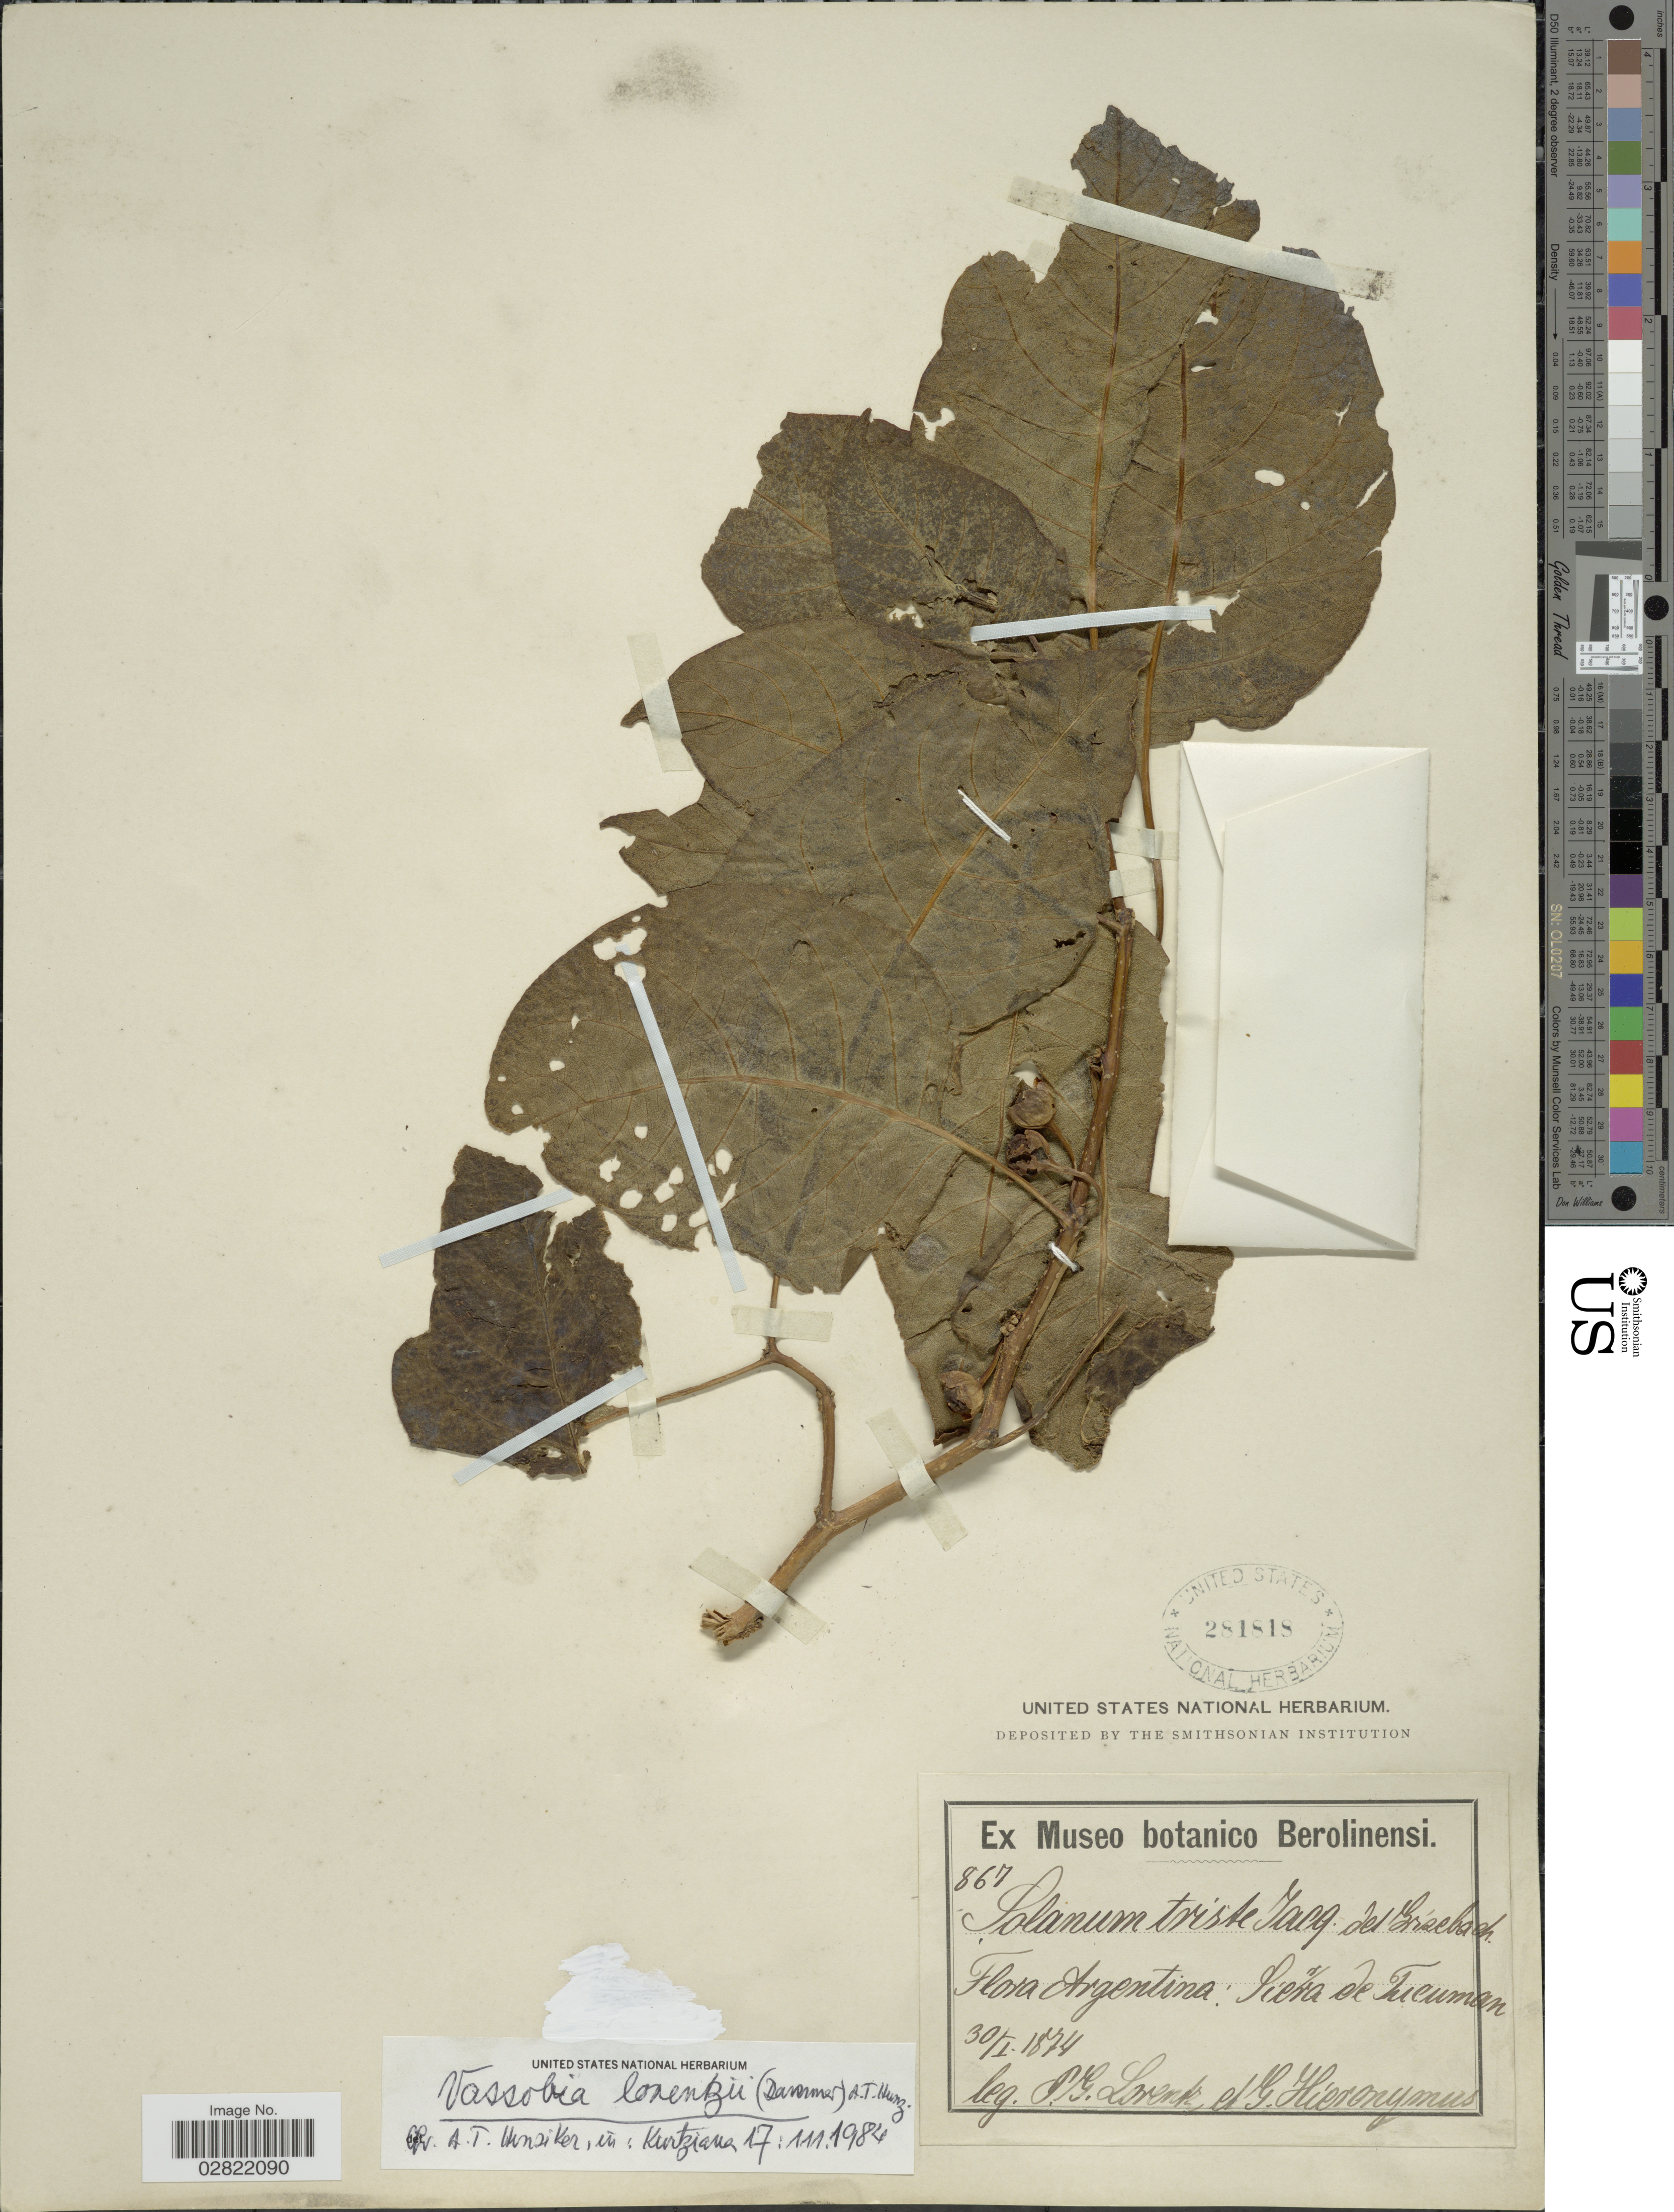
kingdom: Plantae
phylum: Tracheophyta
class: Magnoliopsida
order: Solanales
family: Solanaceae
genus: Vassobia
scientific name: Vassobia lorentzii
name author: (Dammer) Hunz.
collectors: P. G. Lorentz & G. H. Hieronymus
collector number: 867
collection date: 1874-01-30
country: Argentina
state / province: Tucuman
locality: Sierra de Tucuman.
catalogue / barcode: US 281818